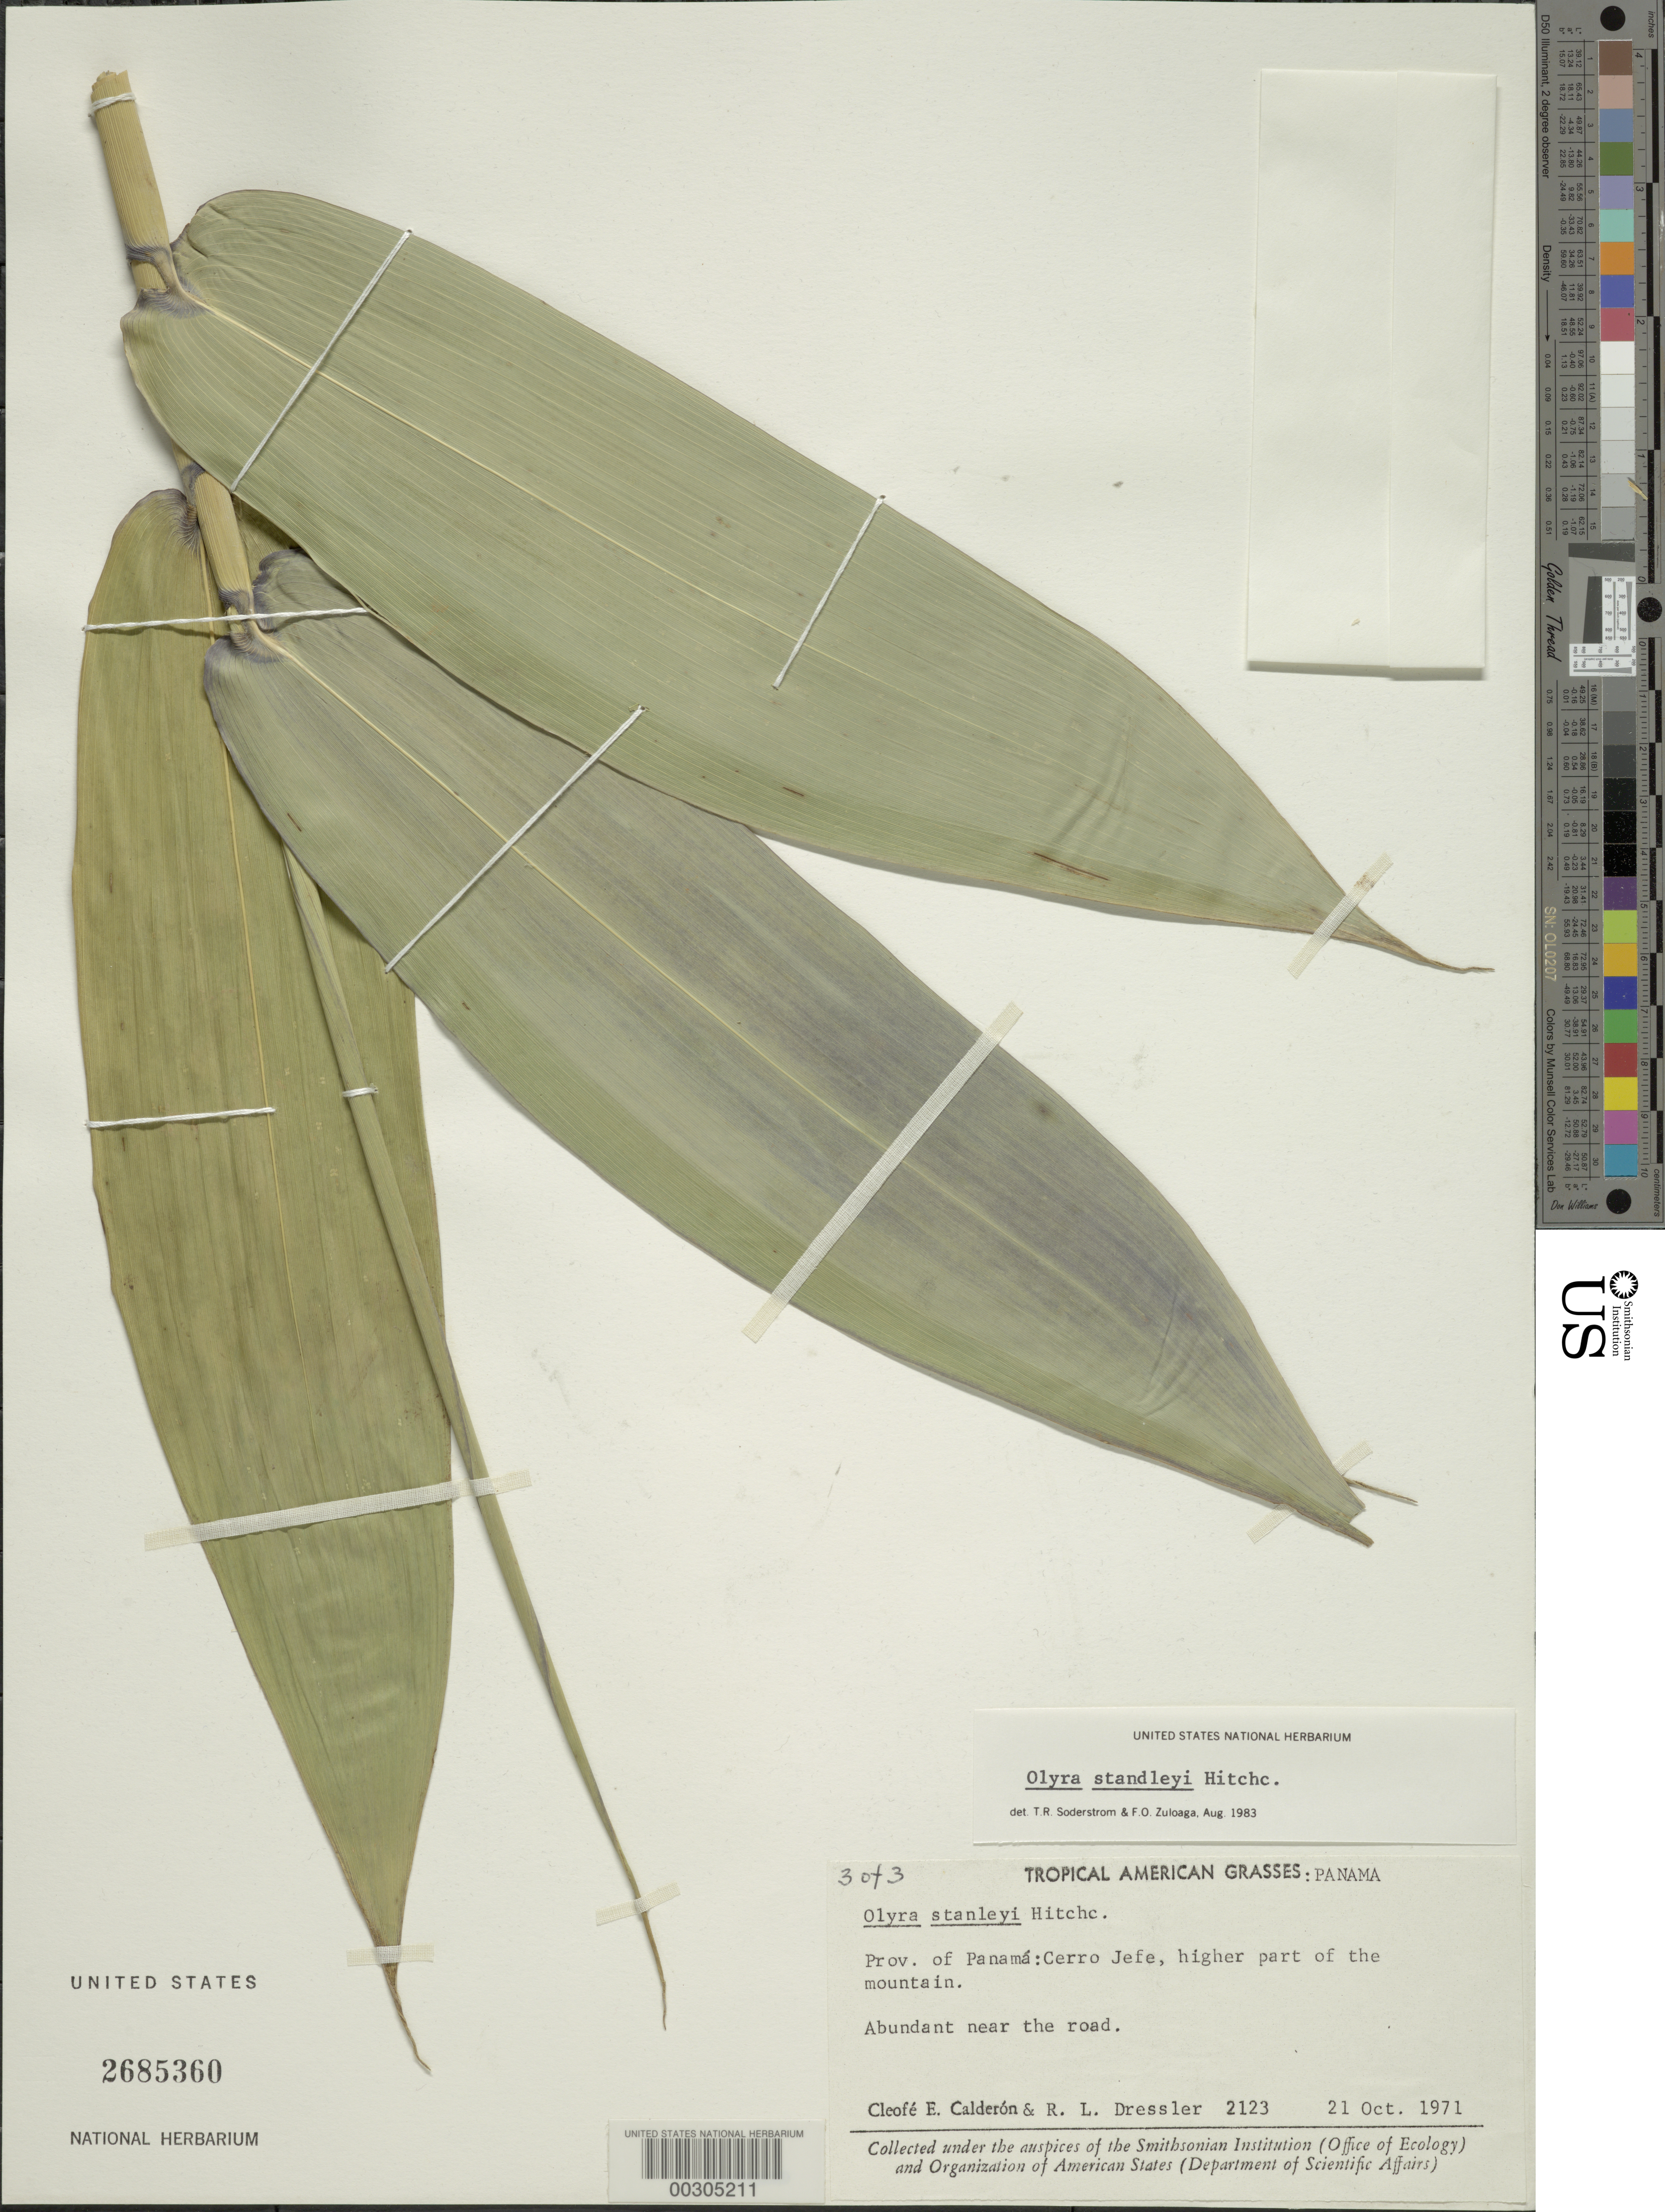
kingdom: Plantae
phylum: Tracheophyta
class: Liliopsida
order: Poales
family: Poaceae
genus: Olyra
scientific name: Olyra standleyi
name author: Hitchc.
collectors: C. E. Calderón & R. Dressler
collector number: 2123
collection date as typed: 21 Oct 1971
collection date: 1971-10-21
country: Panama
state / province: Panamá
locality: Cerro Jefe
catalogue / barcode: US 2685360